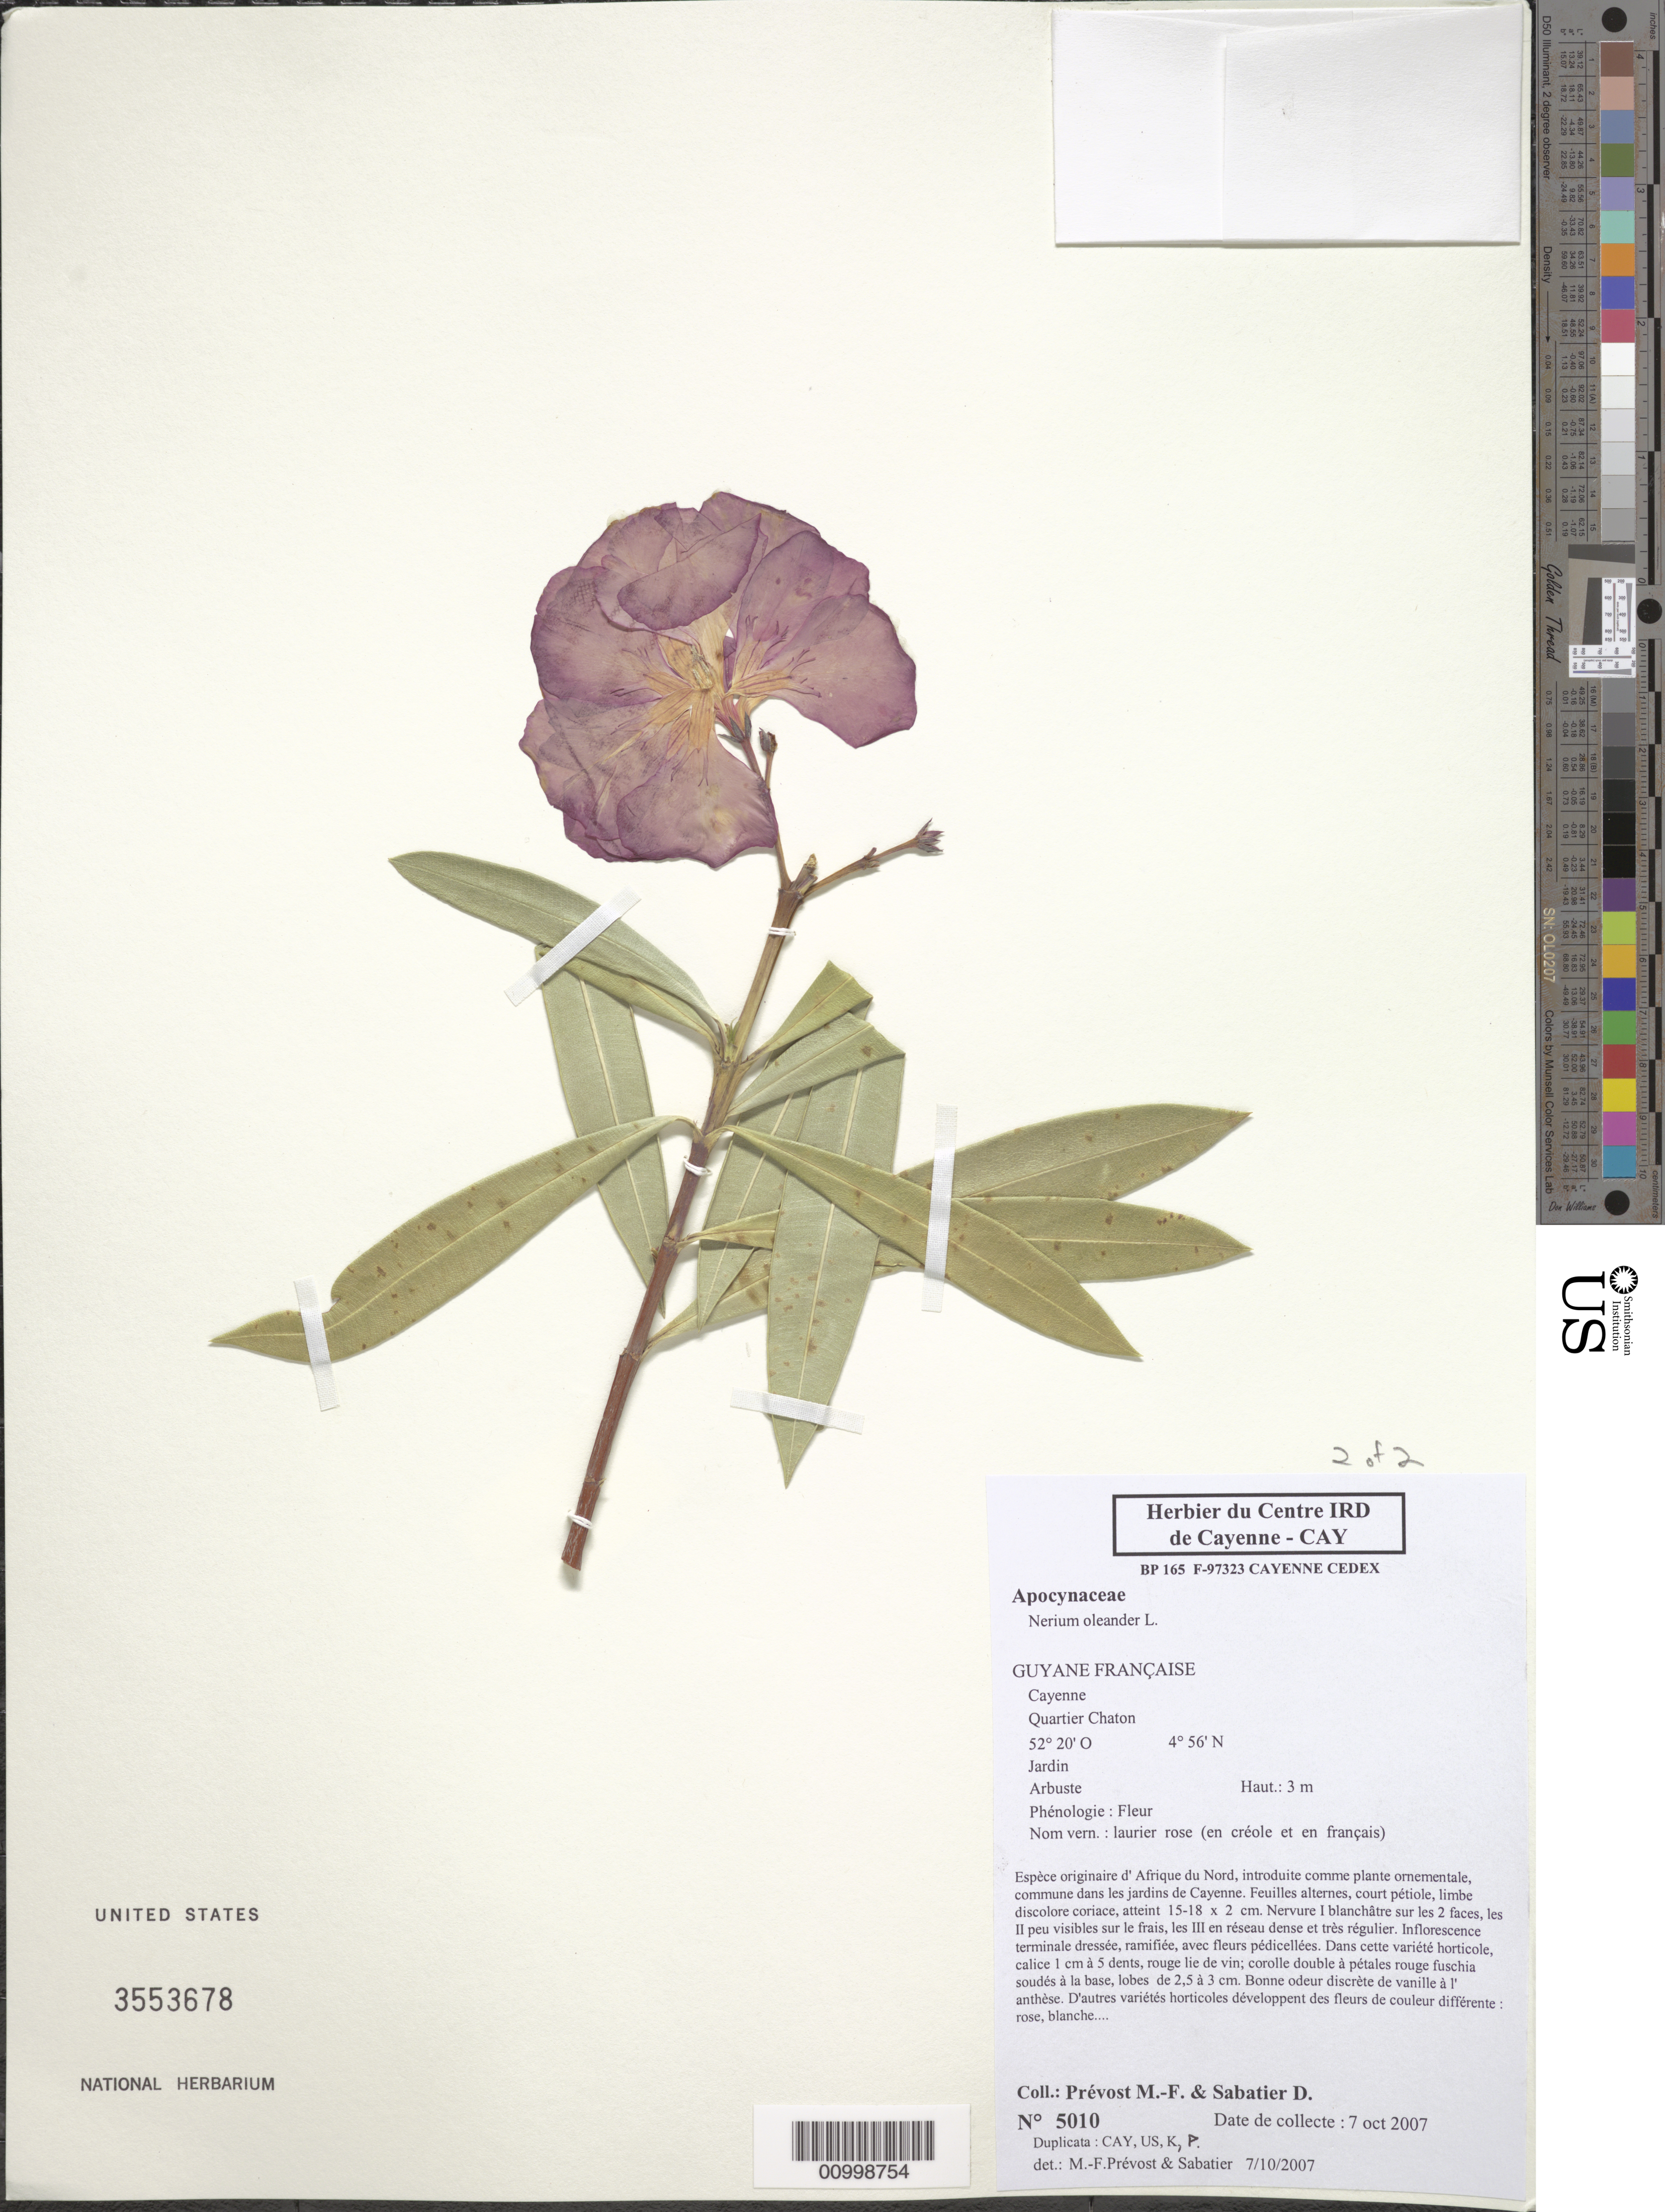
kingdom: Plantae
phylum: Tracheophyta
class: Magnoliopsida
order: Gentianales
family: Apocynaceae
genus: Nerium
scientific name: Nerium oleander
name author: L.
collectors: M.-F. Prévost & D. Sabatier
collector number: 5010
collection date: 2007-10-07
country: French Guiana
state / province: Cayenne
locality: Guyane Française. Quartier Chaton.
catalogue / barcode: US 3553678